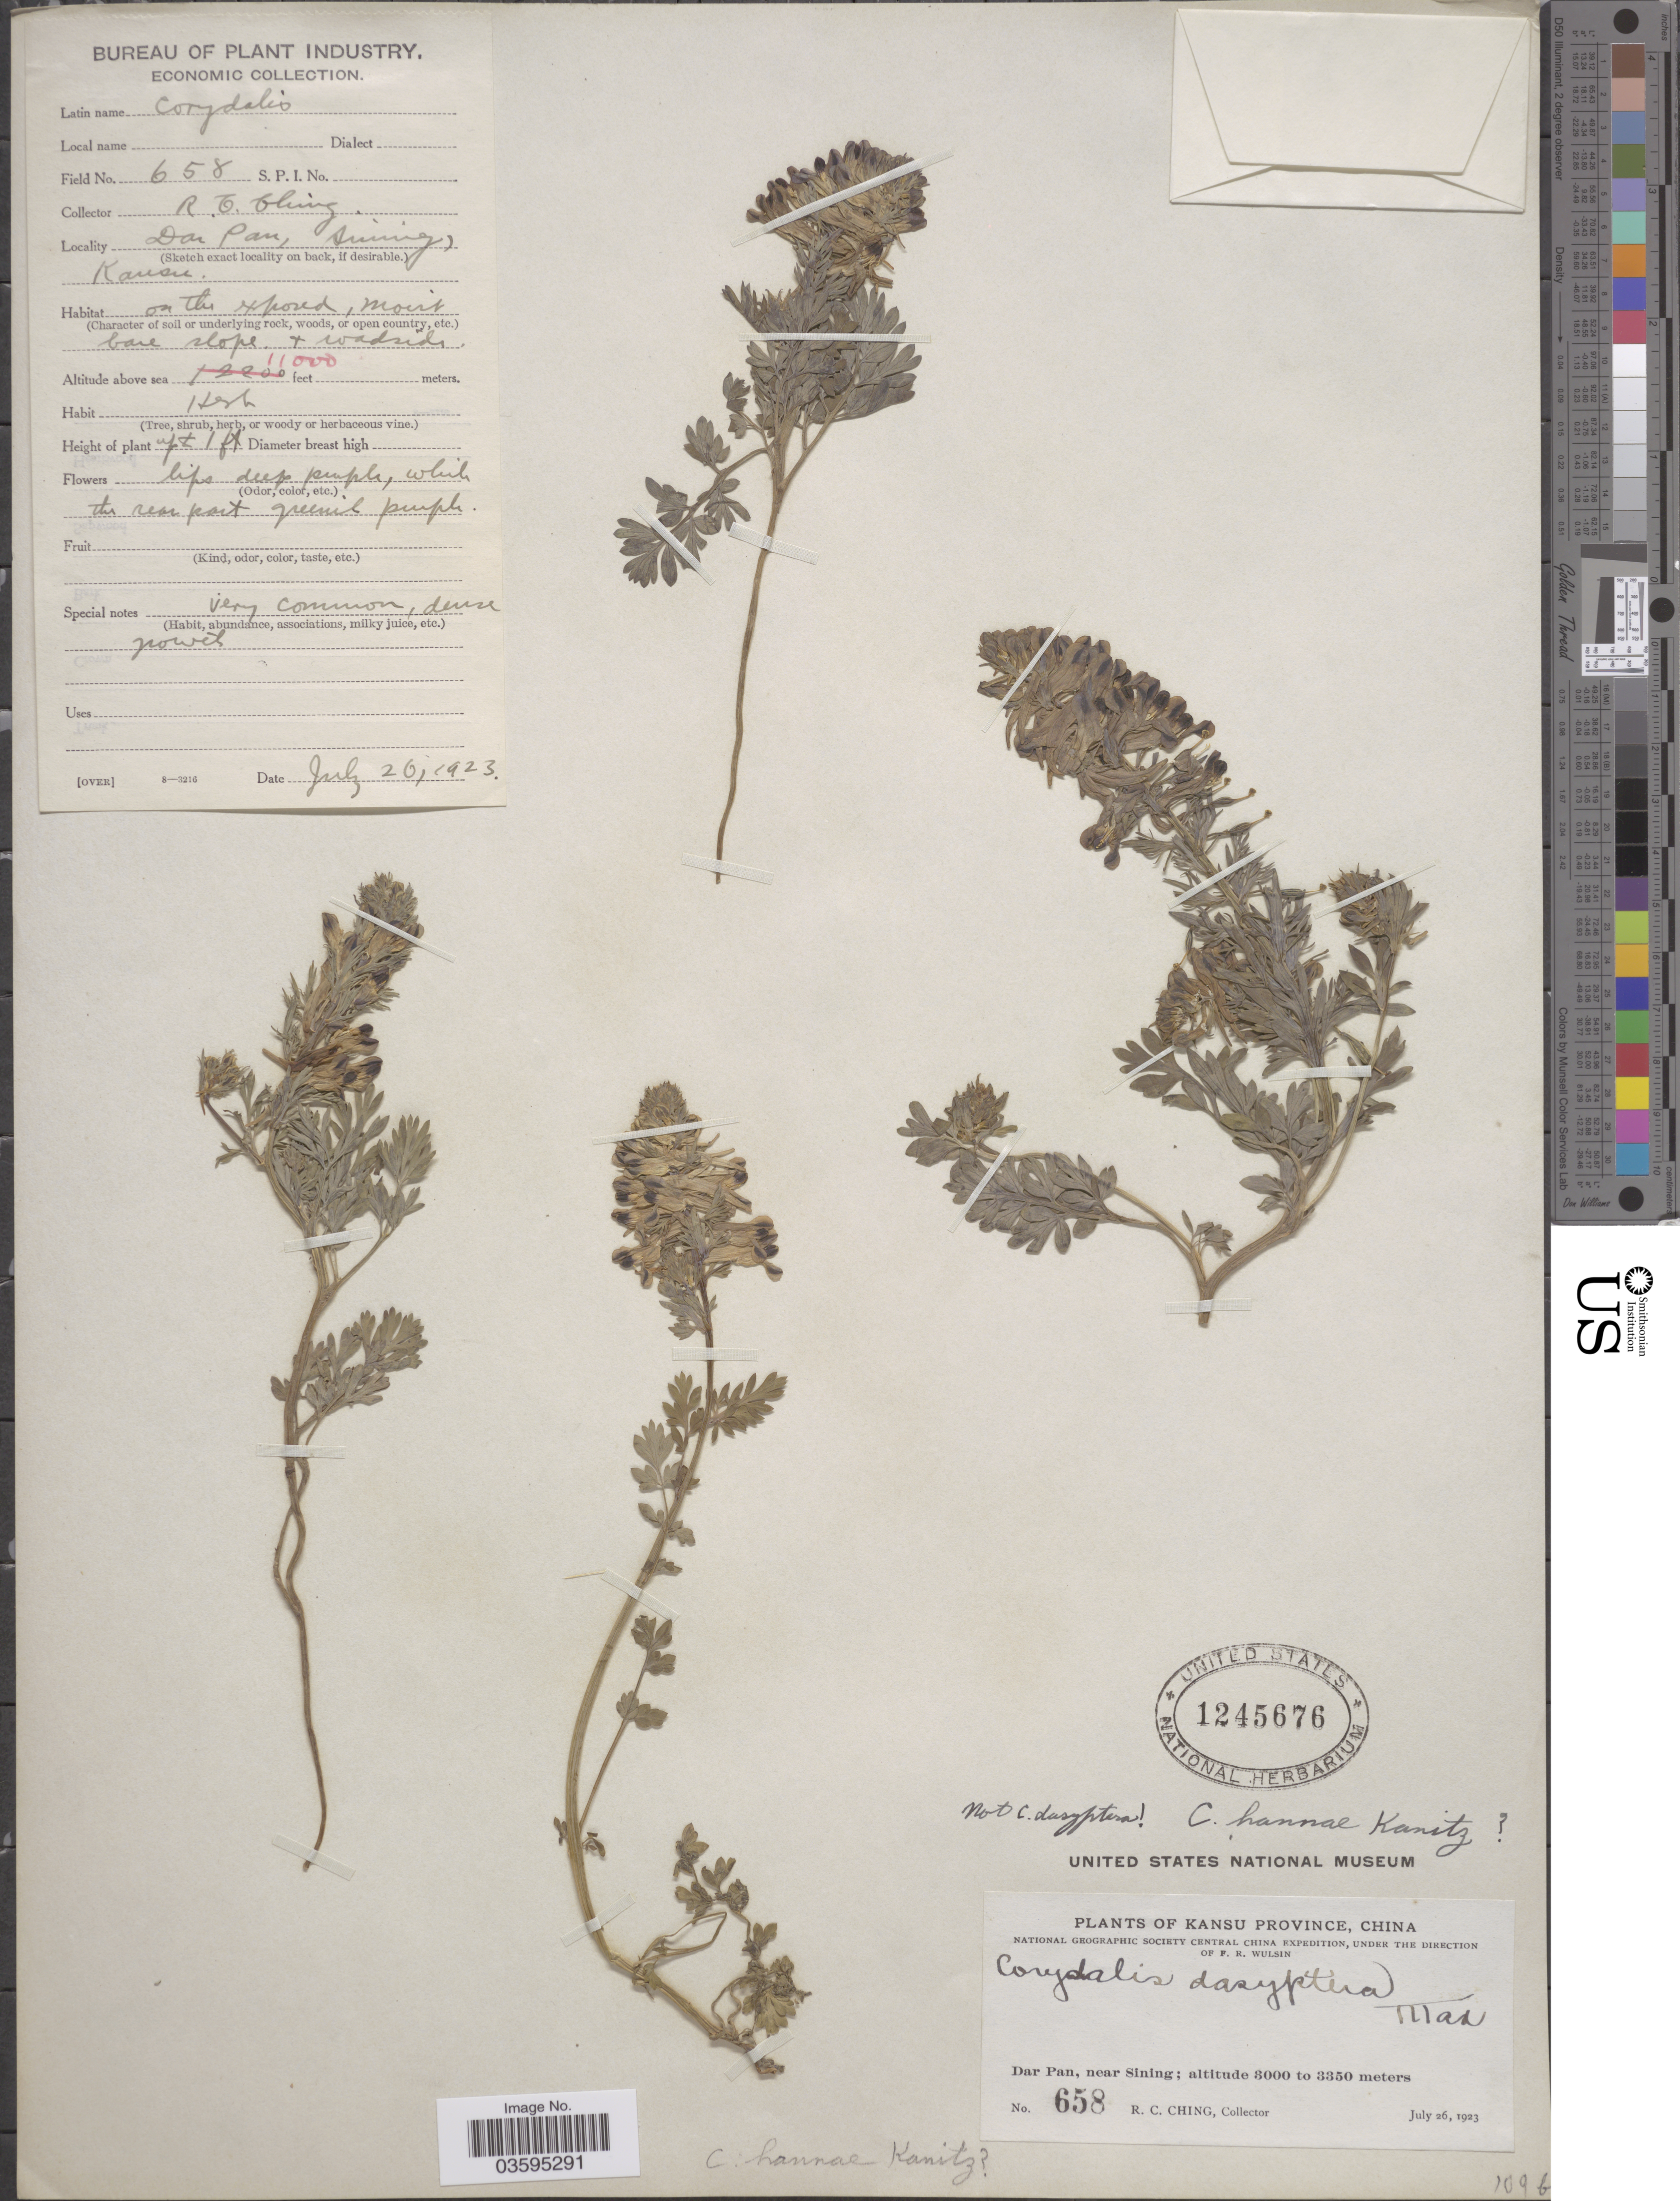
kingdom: Plantae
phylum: Tracheophyta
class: Magnoliopsida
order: Ranunculales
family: Papaveraceae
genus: Corydalis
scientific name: Corydalis hannae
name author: Kanitz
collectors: R. C. Ching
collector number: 658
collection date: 1923-07-26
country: China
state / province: Gansu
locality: Kansu Province. Central China. Dar Pan, near Sining.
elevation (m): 3353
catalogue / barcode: US 1245676